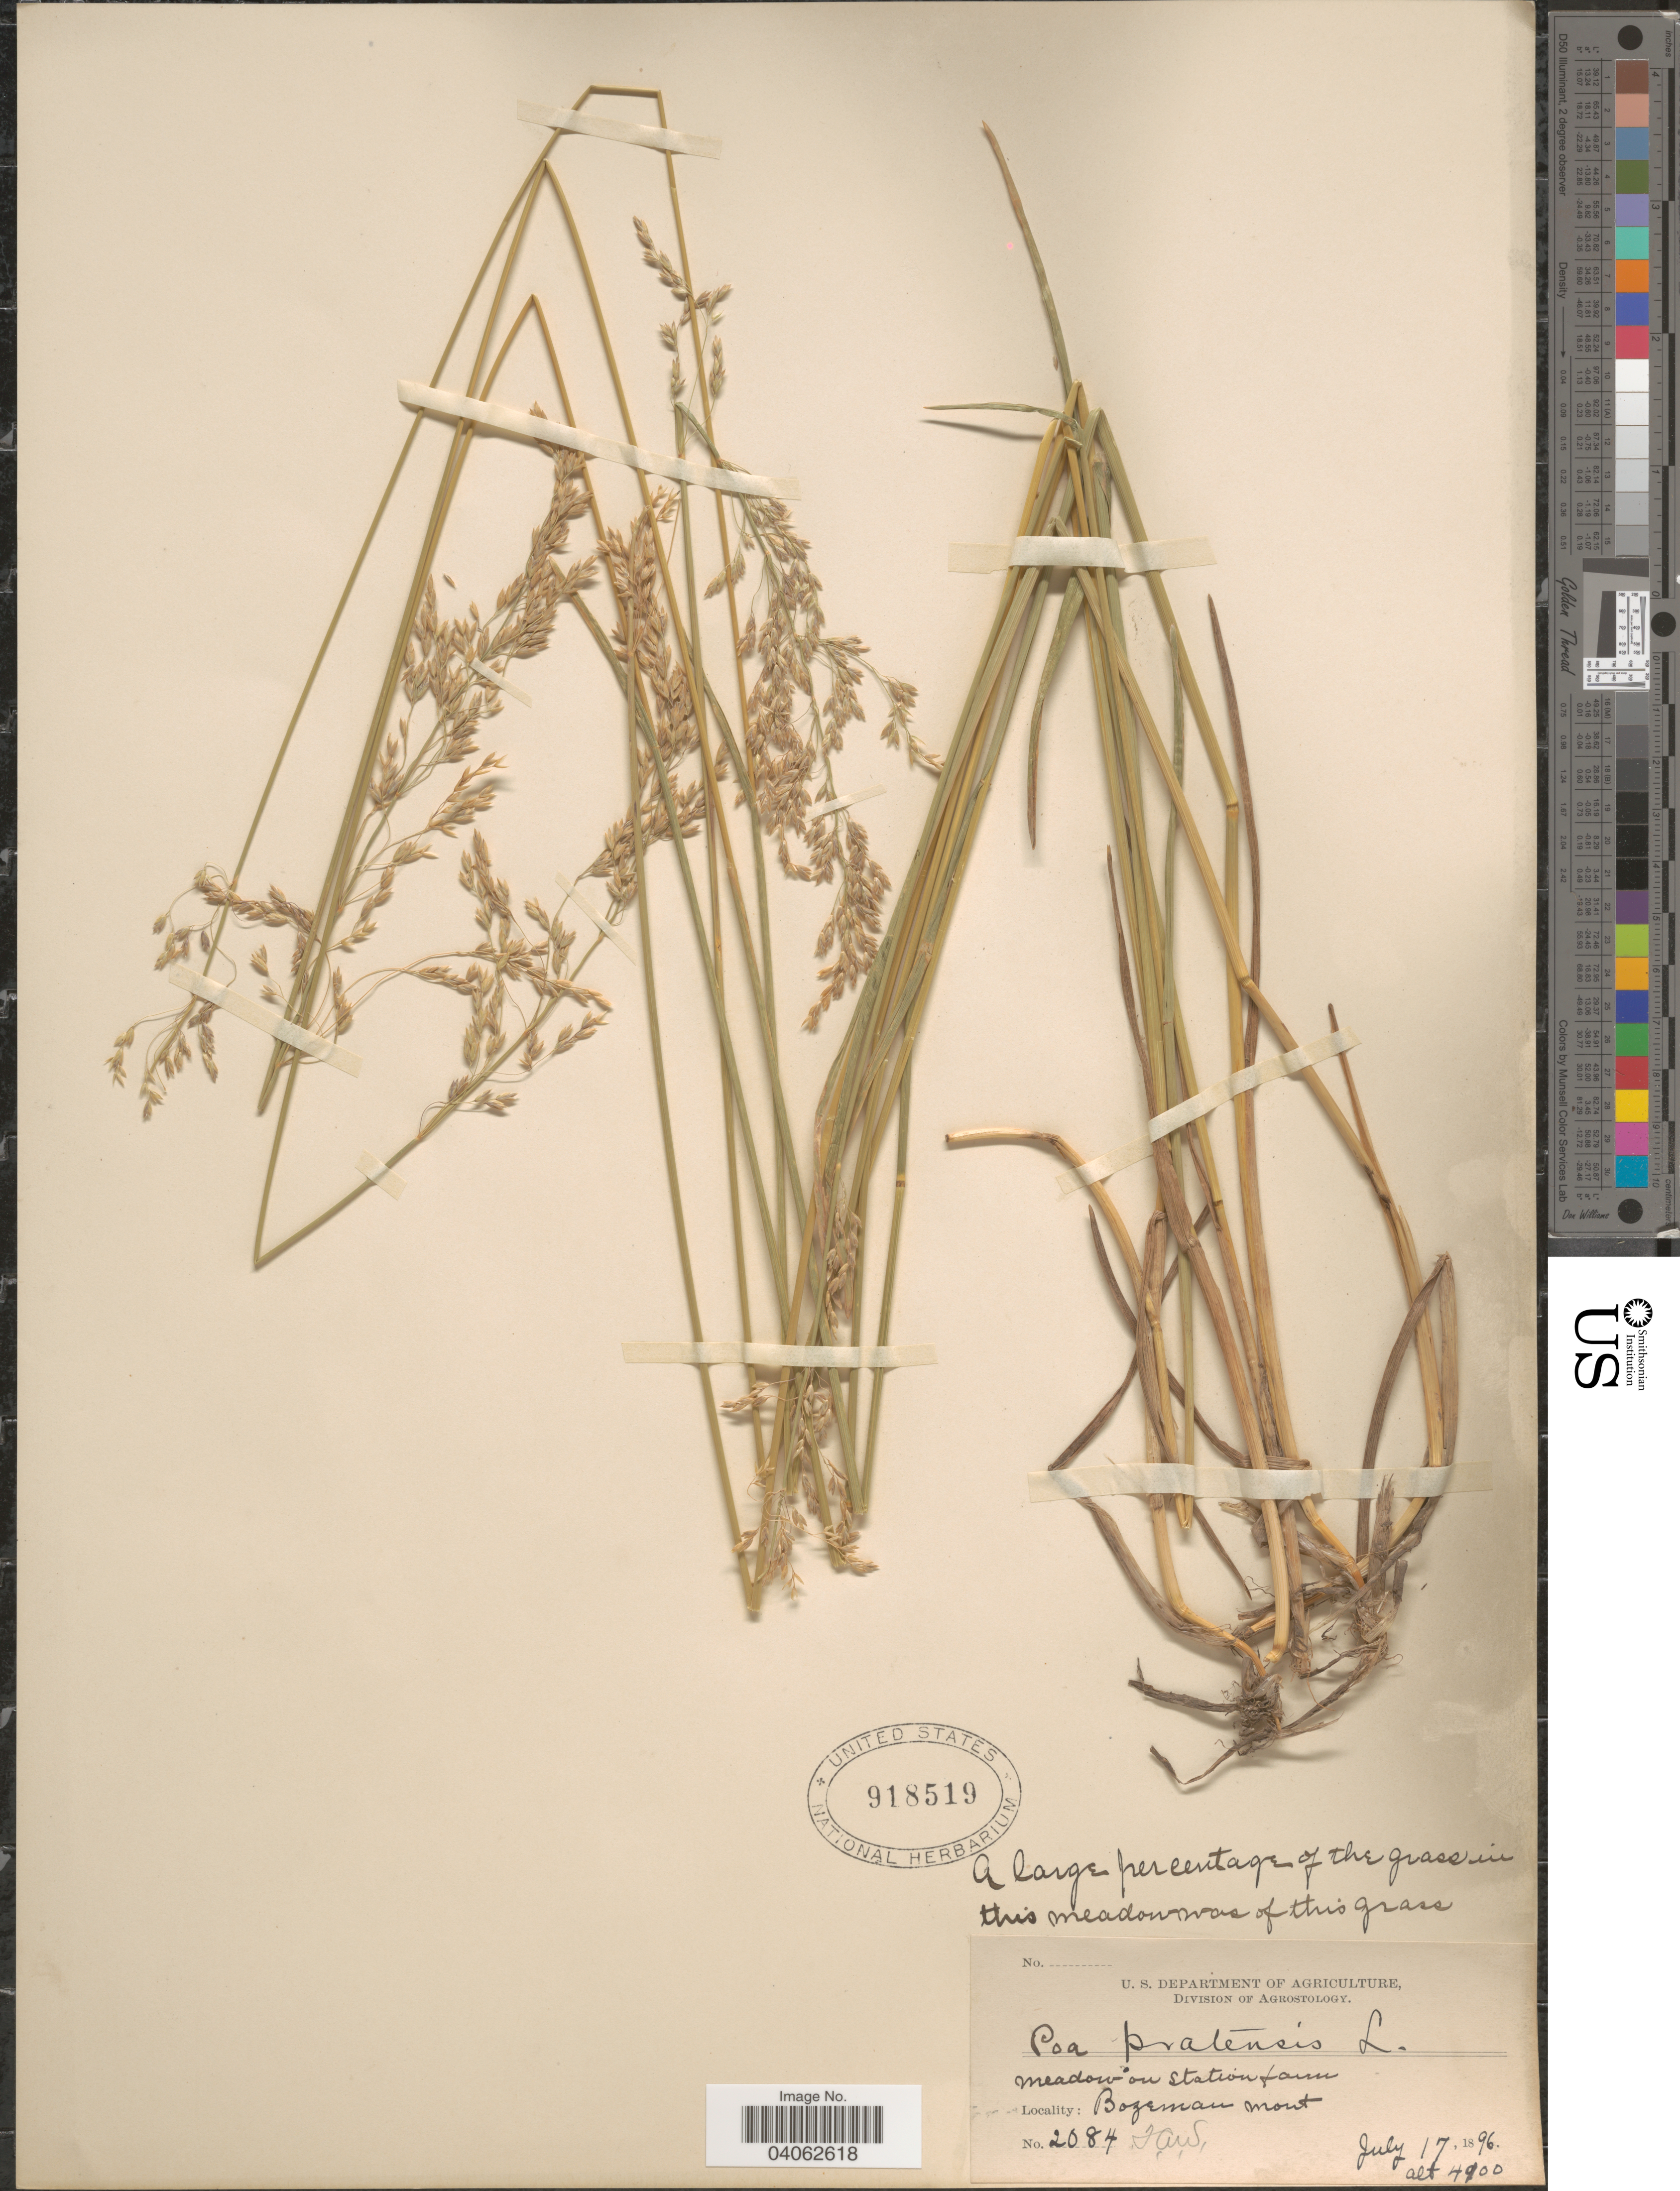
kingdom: Plantae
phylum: Tracheophyta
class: Liliopsida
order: Poales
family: Poaceae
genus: Poa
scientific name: Poa pratensis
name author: L.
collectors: T. A. Williams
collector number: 2084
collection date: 1896-07-17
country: United States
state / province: Montana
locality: Meadow on Station farm. Bozeman.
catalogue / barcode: US 918519